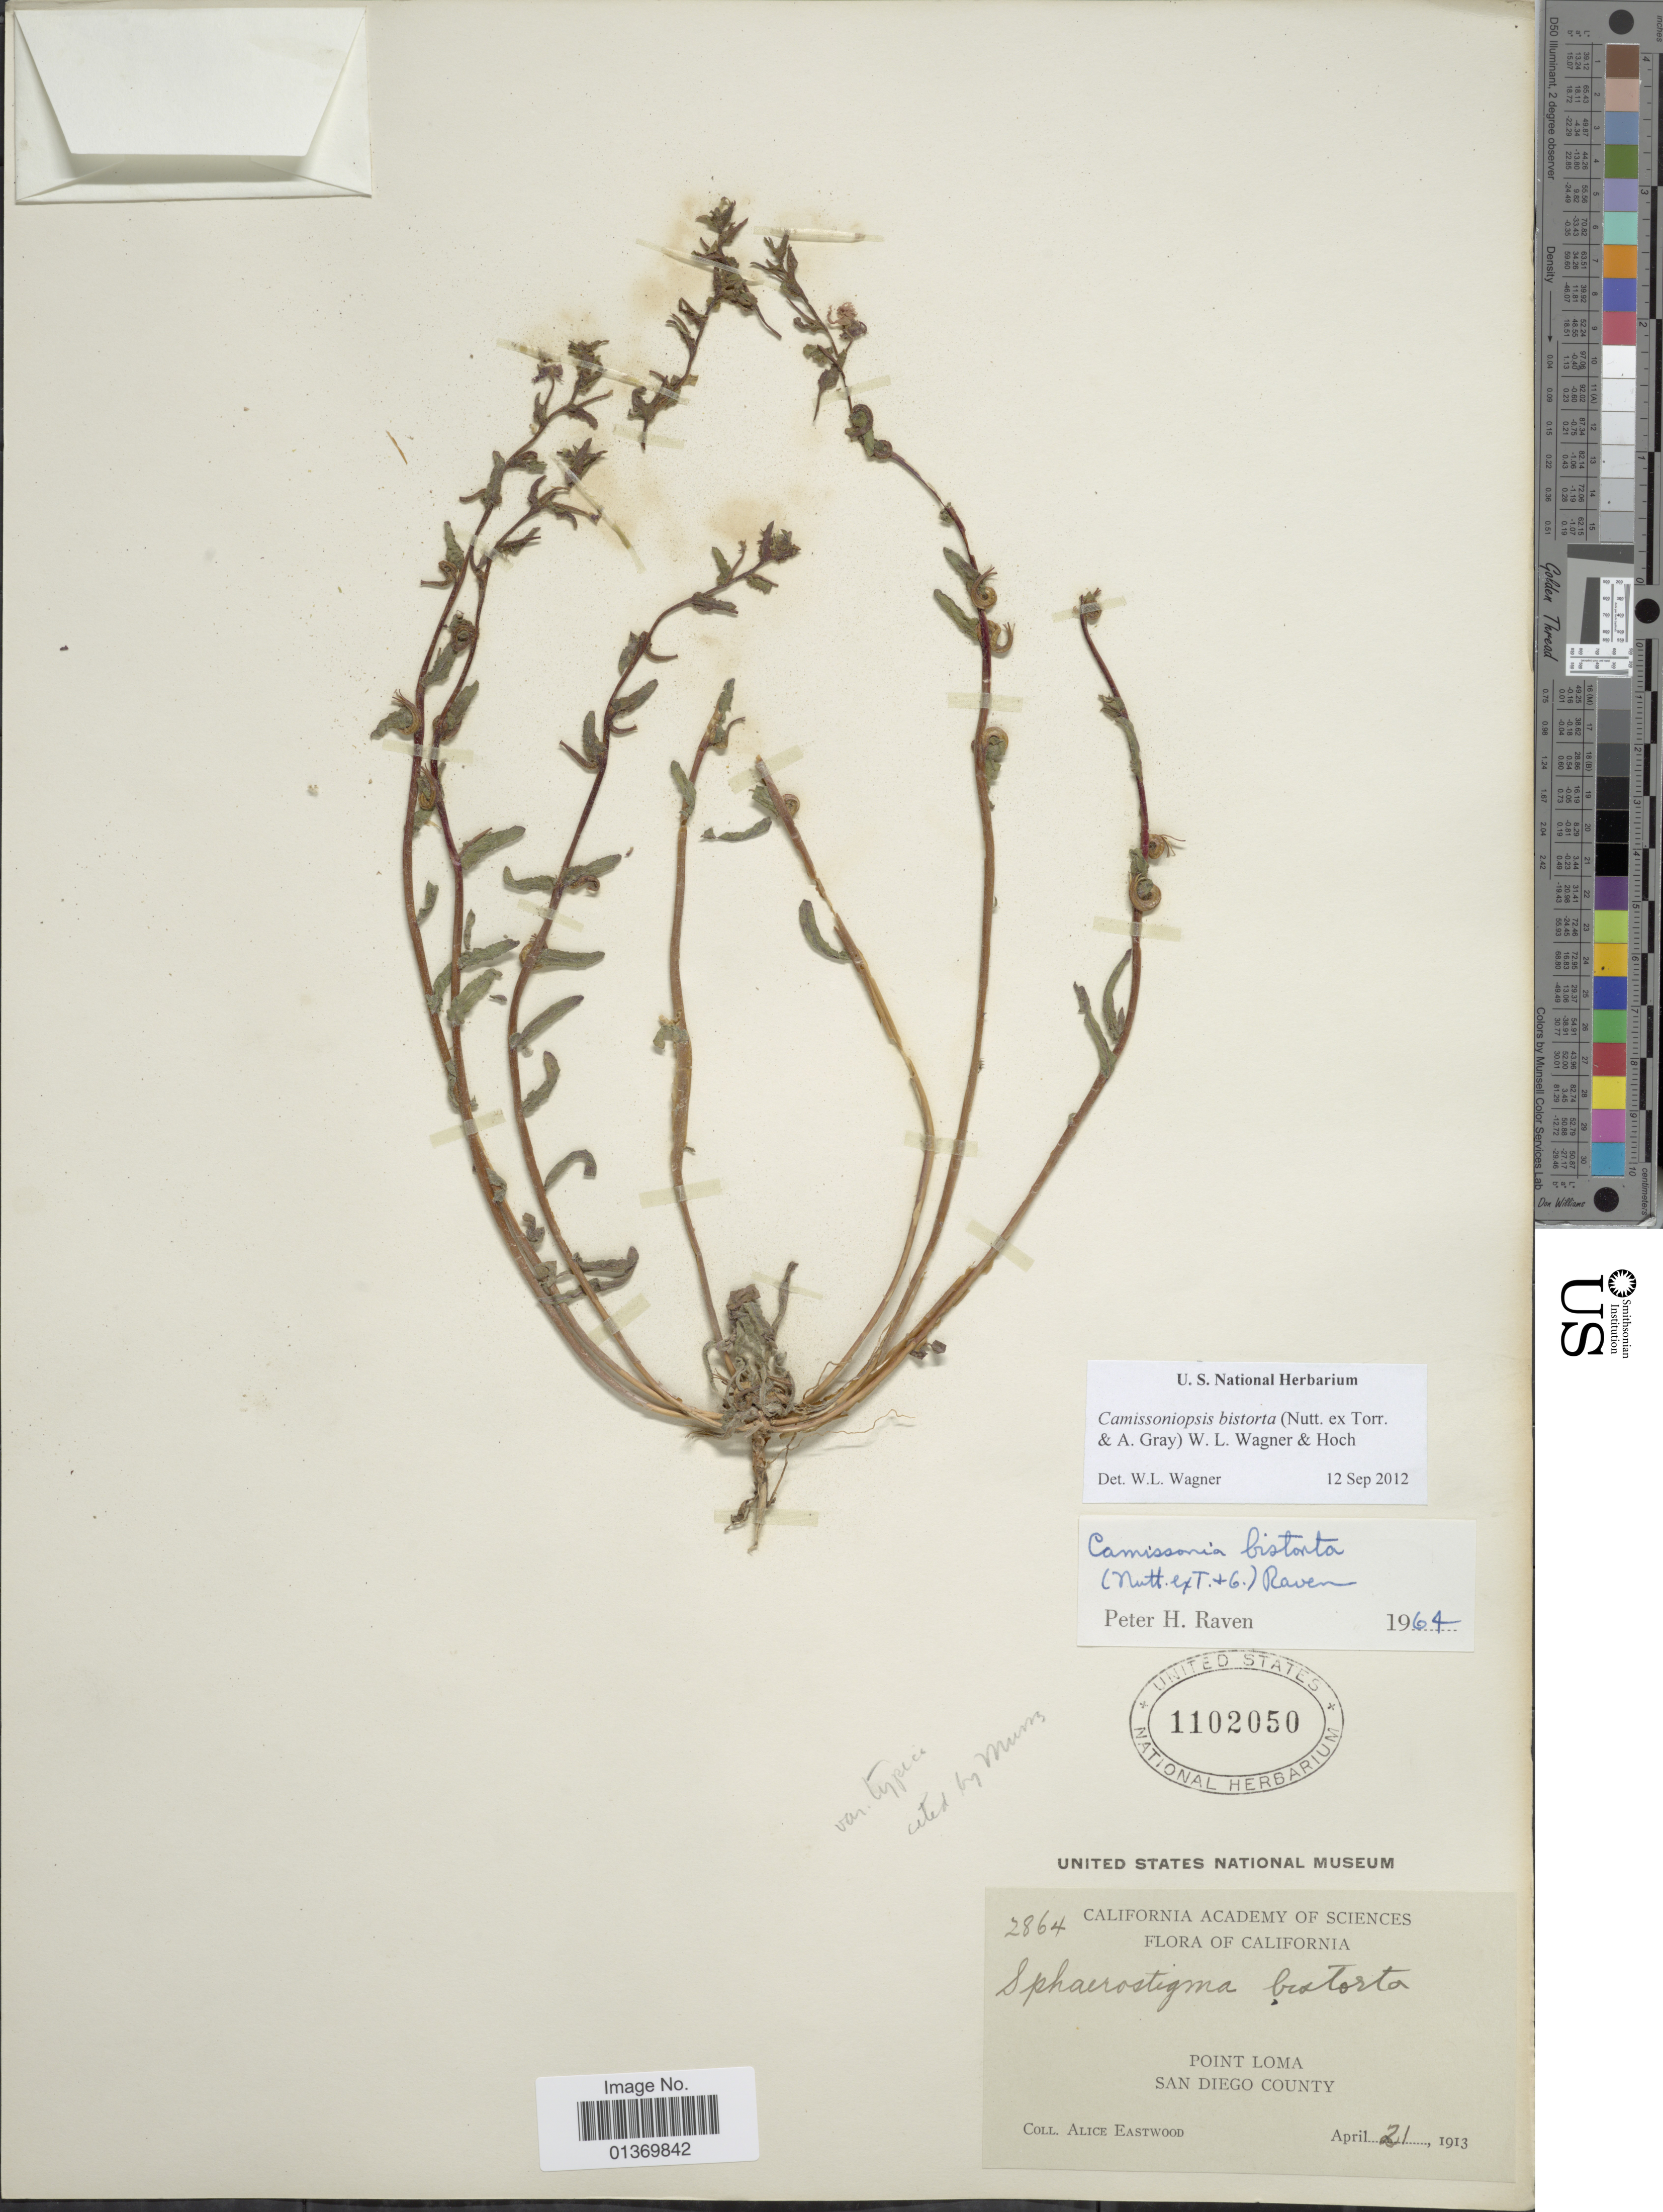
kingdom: Plantae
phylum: Tracheophyta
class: Magnoliopsida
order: Myrtales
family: Onagraceae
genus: Camissoniopsis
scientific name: Camissoniopsis bistorta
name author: (Nutt. ex Torr. & A. Gray) W.L. Wagner & Hoch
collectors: A. Eastwood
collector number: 2864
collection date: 1913-04-21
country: United States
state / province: California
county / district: San Diego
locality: Point Loma, San Diego County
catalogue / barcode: US 1102050